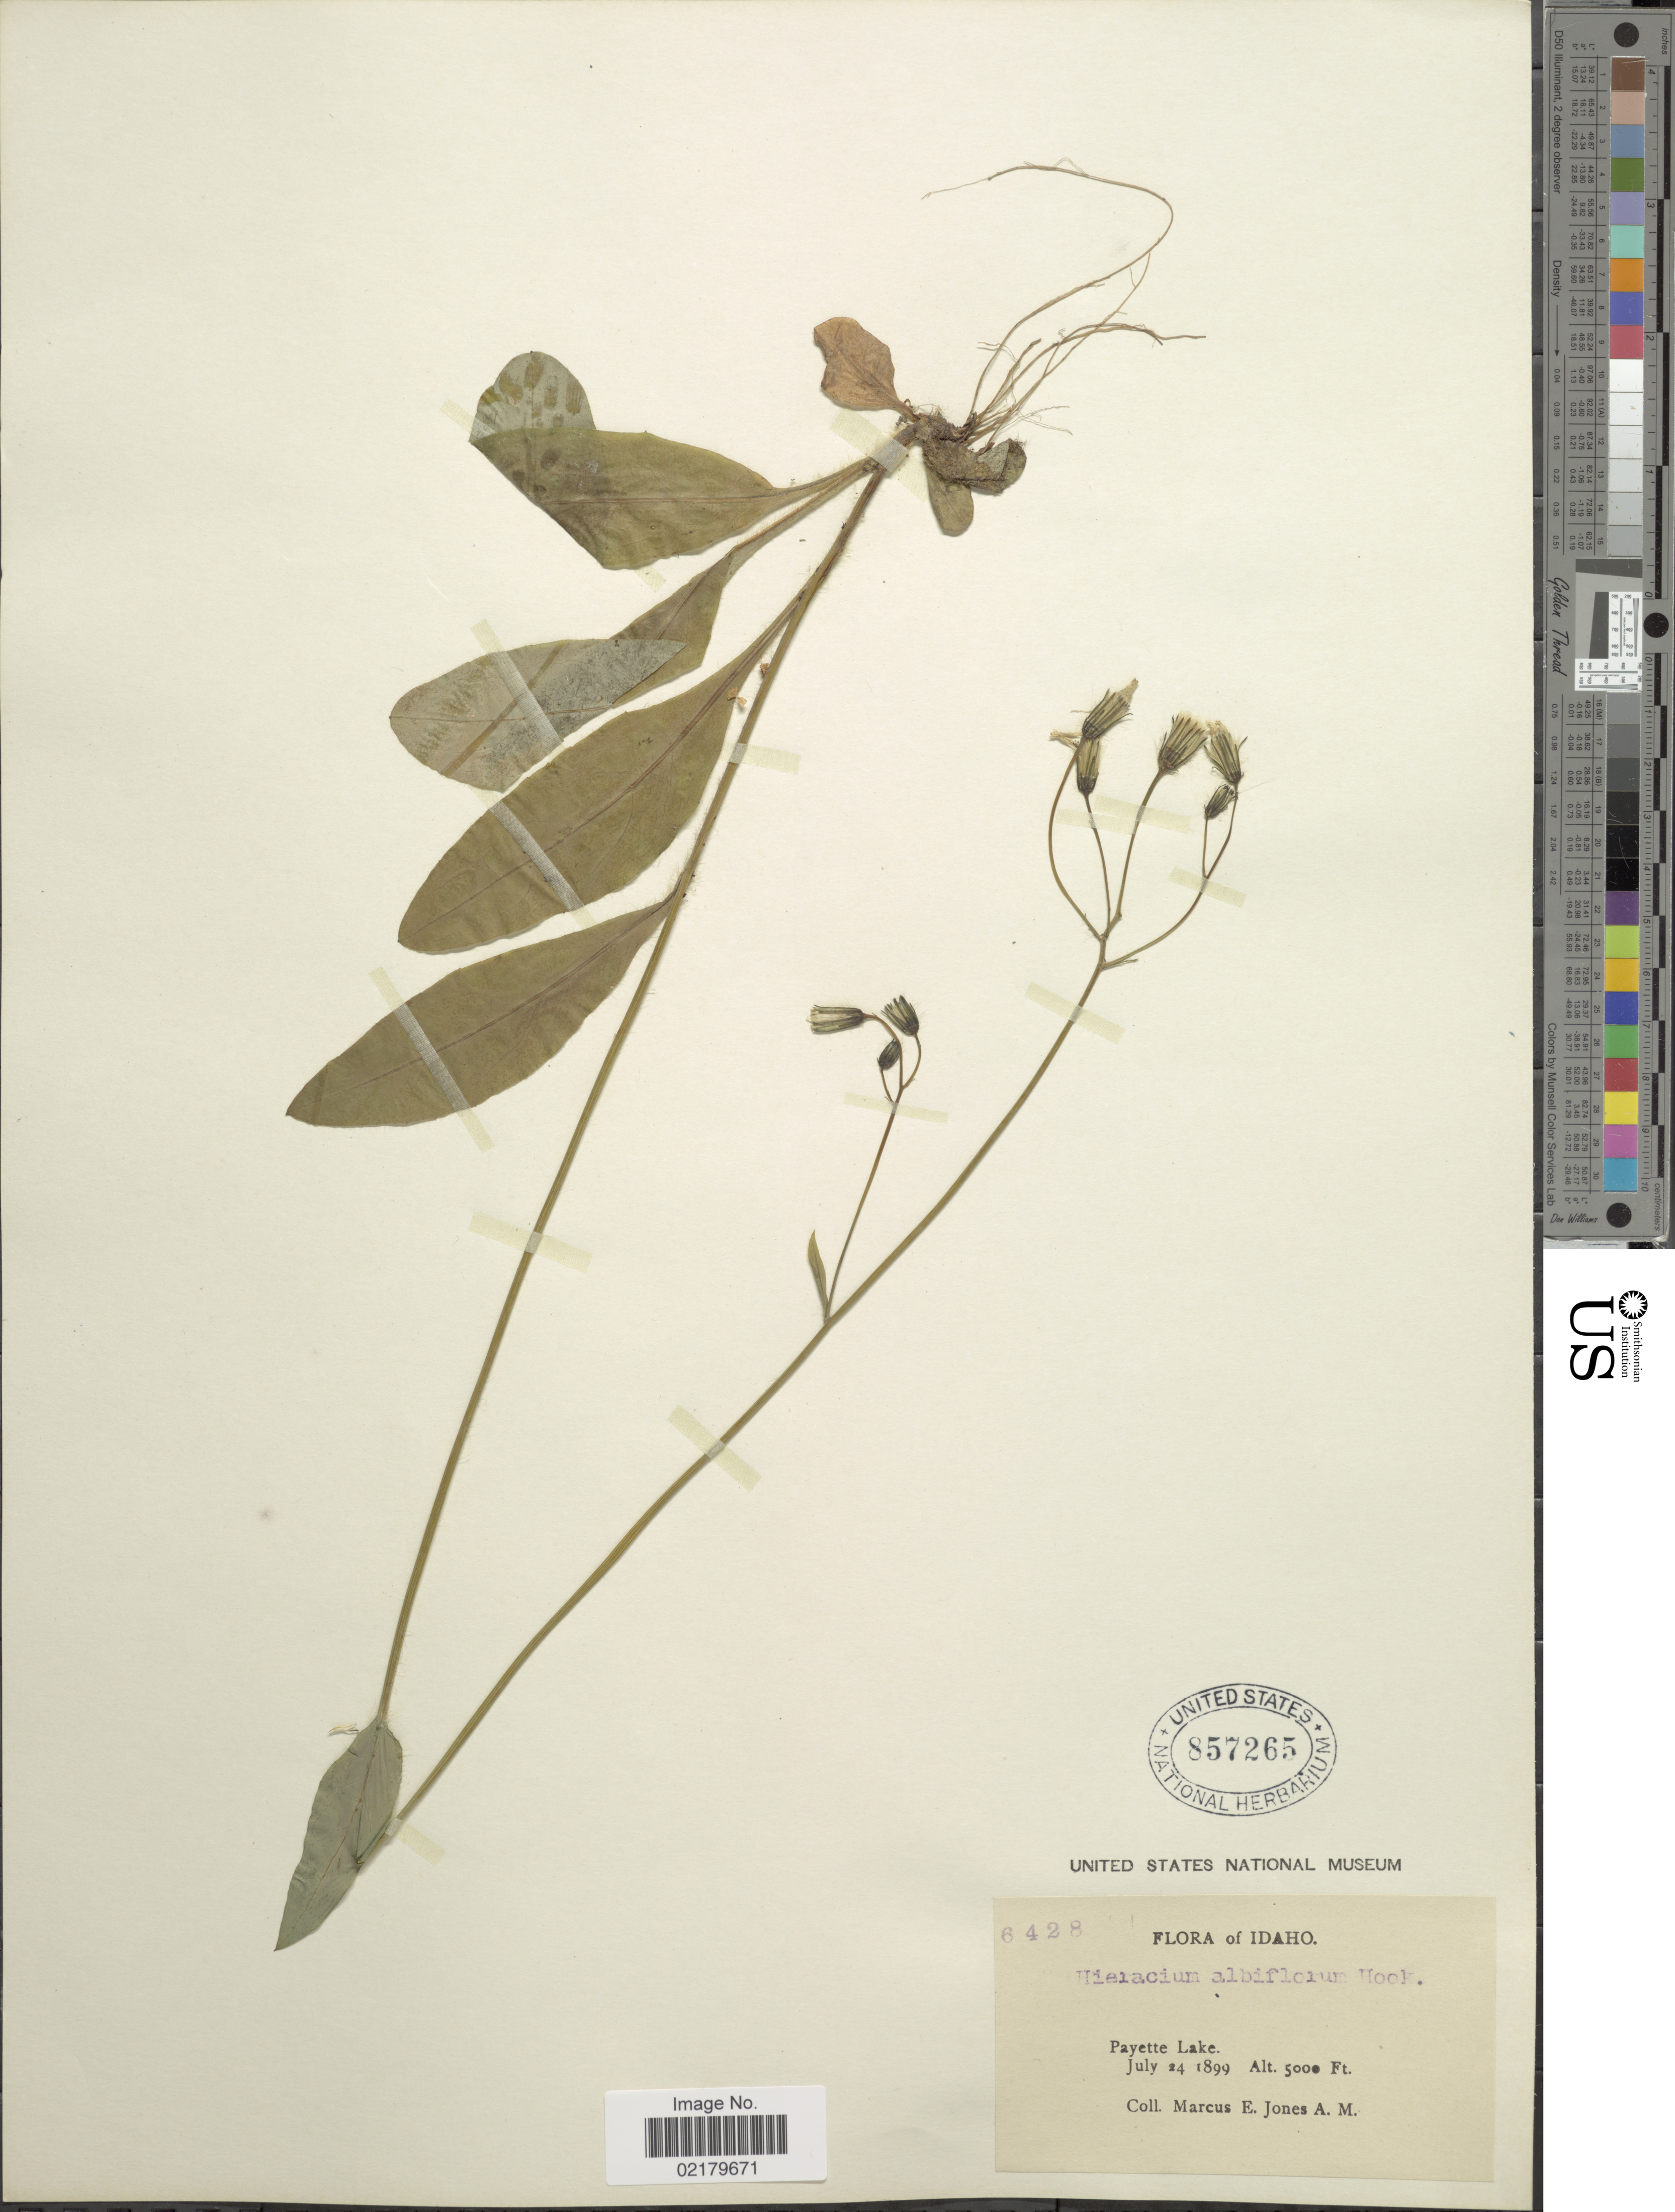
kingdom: Plantae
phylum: Tracheophyta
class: Magnoliopsida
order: Asterales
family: Asteraceae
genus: Hieracium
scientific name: Hieracium albiflorum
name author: Hook.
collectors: M. E. Jones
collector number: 6428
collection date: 1899-07-24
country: United States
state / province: Idaho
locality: Payette Lake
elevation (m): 1524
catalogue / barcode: US 857265